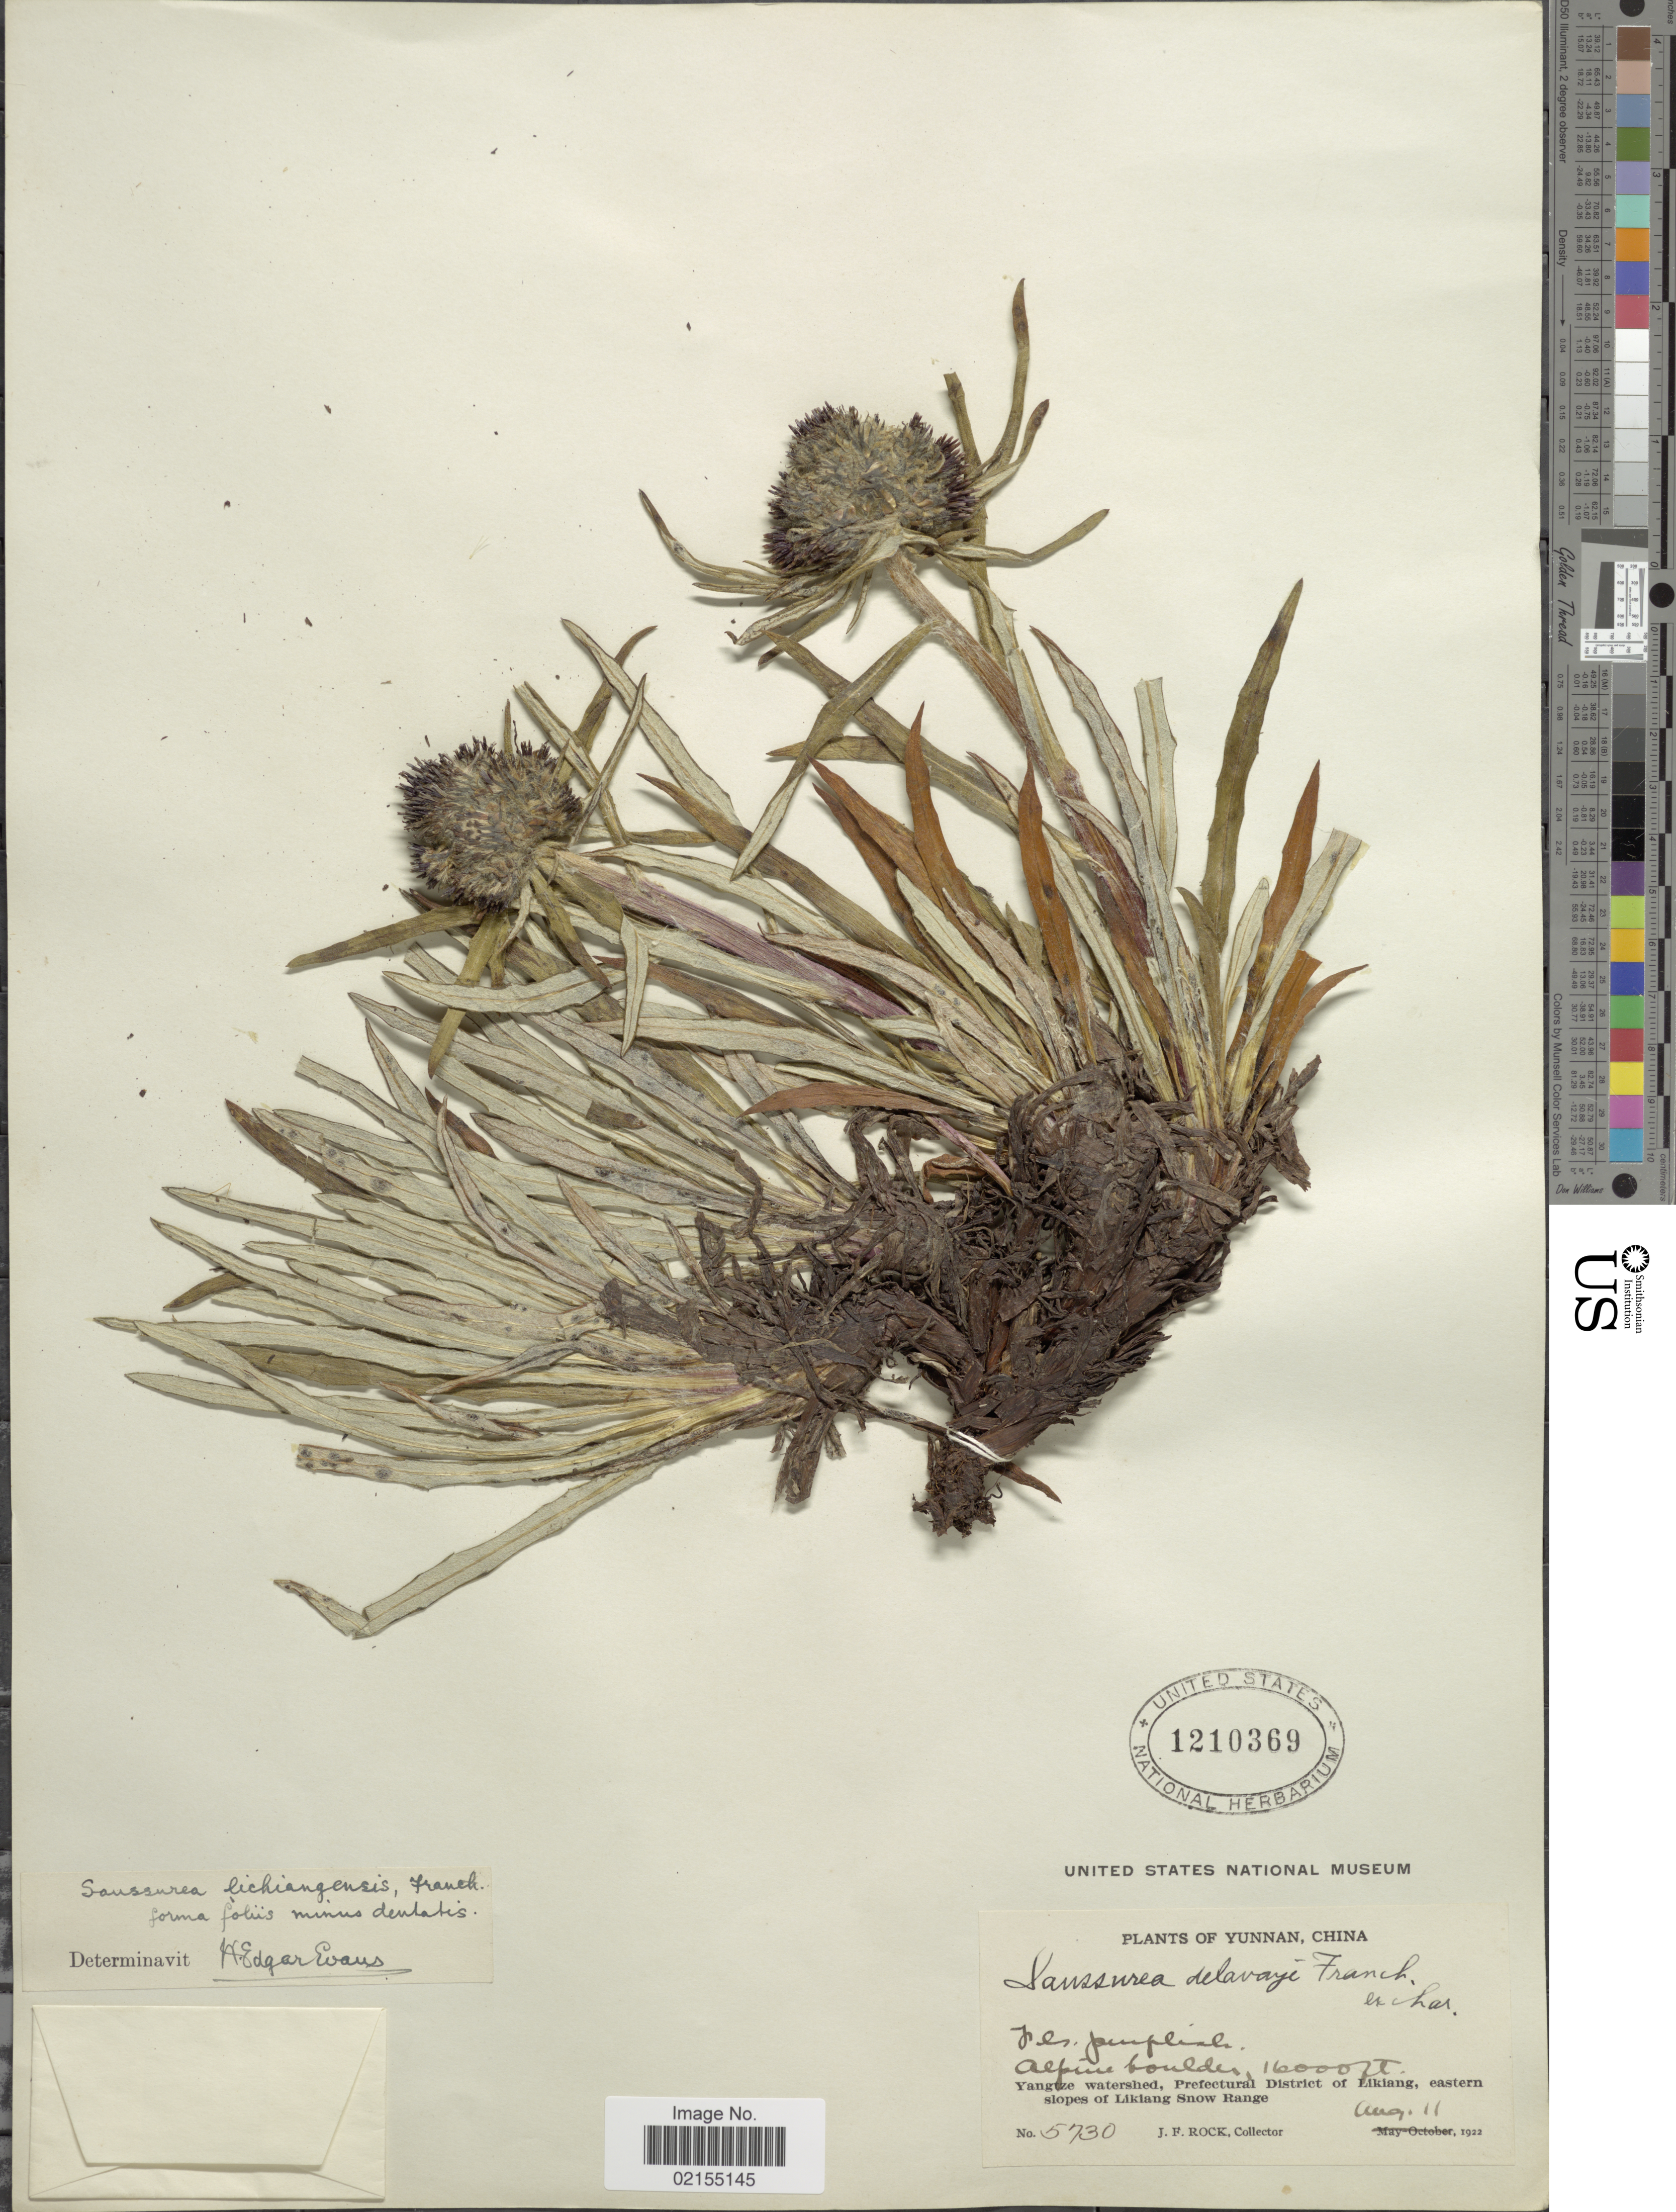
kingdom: Plantae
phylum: Tracheophyta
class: Magnoliopsida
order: Asterales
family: Asteraceae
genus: Saussurea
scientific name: Saussurea likiangensis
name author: Franch.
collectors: J. Rock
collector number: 5730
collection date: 1922-08-11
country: China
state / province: Yunnan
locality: Yunnan, China, Alpine boulder, Yangtze watershed, Prefectural District of Likiang, eastern slopes of Likiang Snow Range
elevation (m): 4877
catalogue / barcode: US 1210369